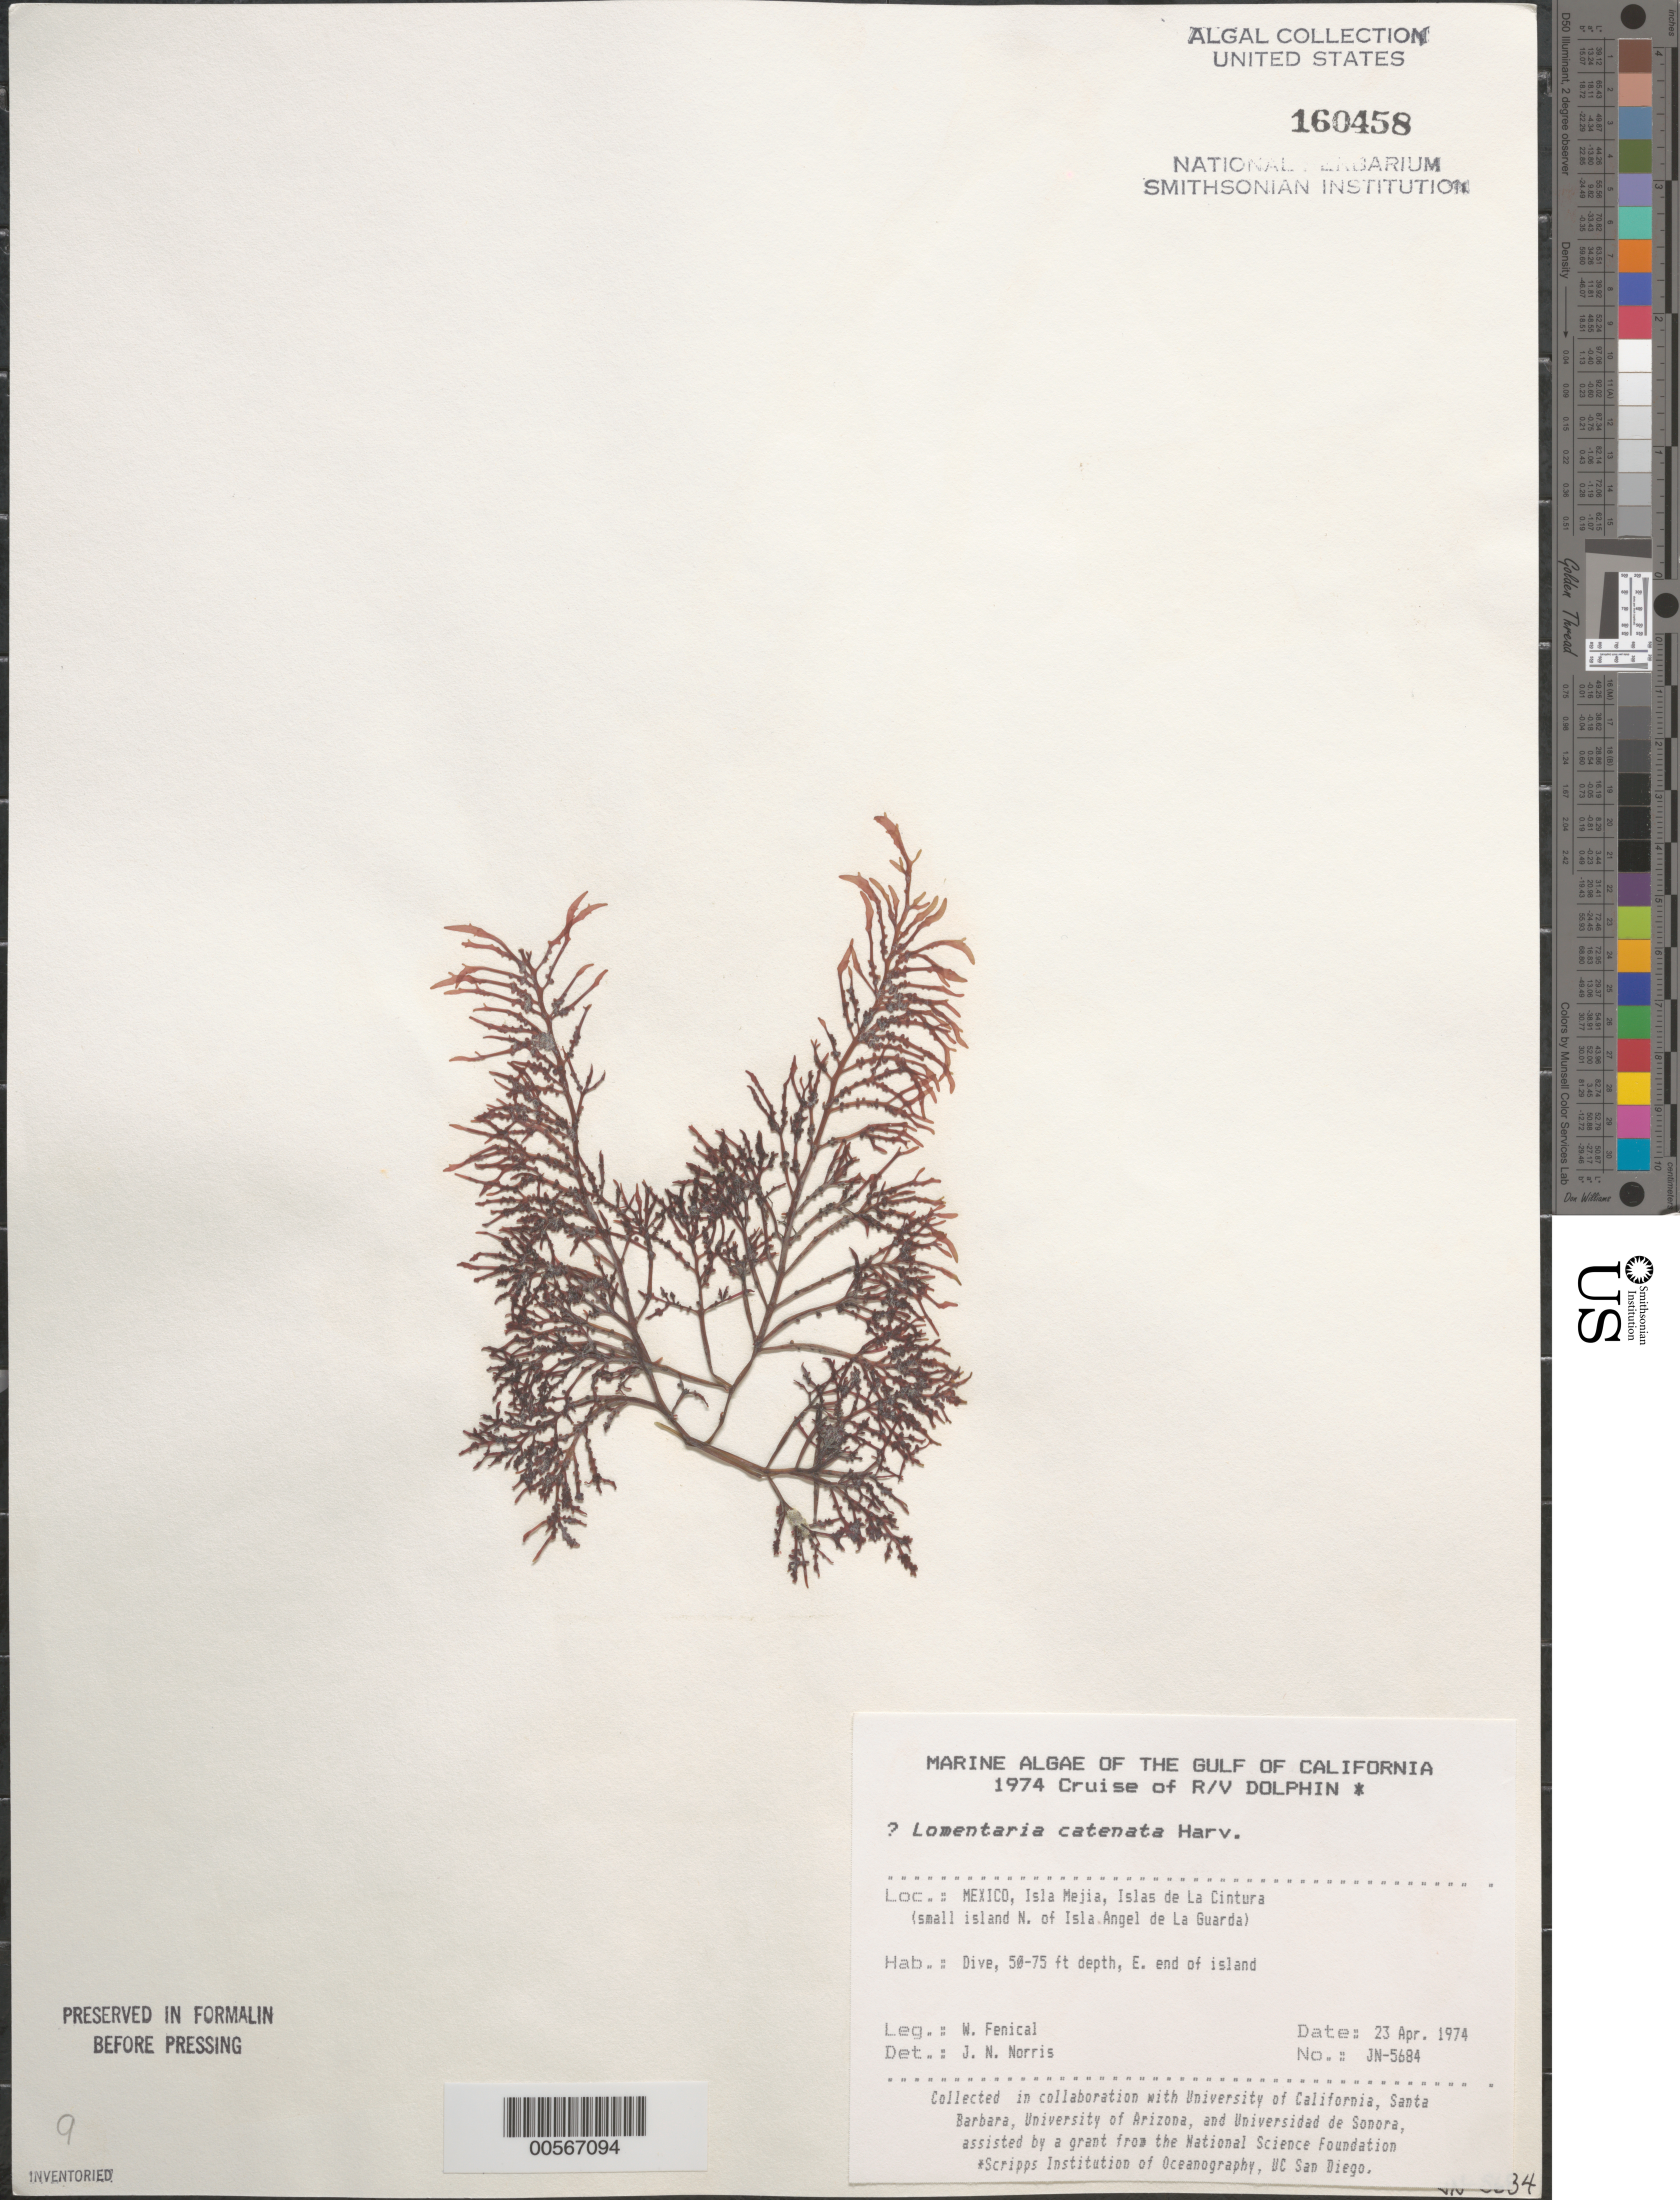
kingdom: Plantae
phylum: Rhodophyta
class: Florideophyceae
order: Rhodymeniales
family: Lomentariaceae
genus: Fushitsunagia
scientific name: Fushitsunagia catenata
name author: (Harv.) Filloramo & G.W. Saunders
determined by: Algae name updating Project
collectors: W. Fenical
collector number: JN-5684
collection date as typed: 25 Apr 1974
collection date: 1974-04-25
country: Mexico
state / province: Baja California Norte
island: Isla Mejia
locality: North of Isla Angel de la Guarda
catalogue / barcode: US 160458